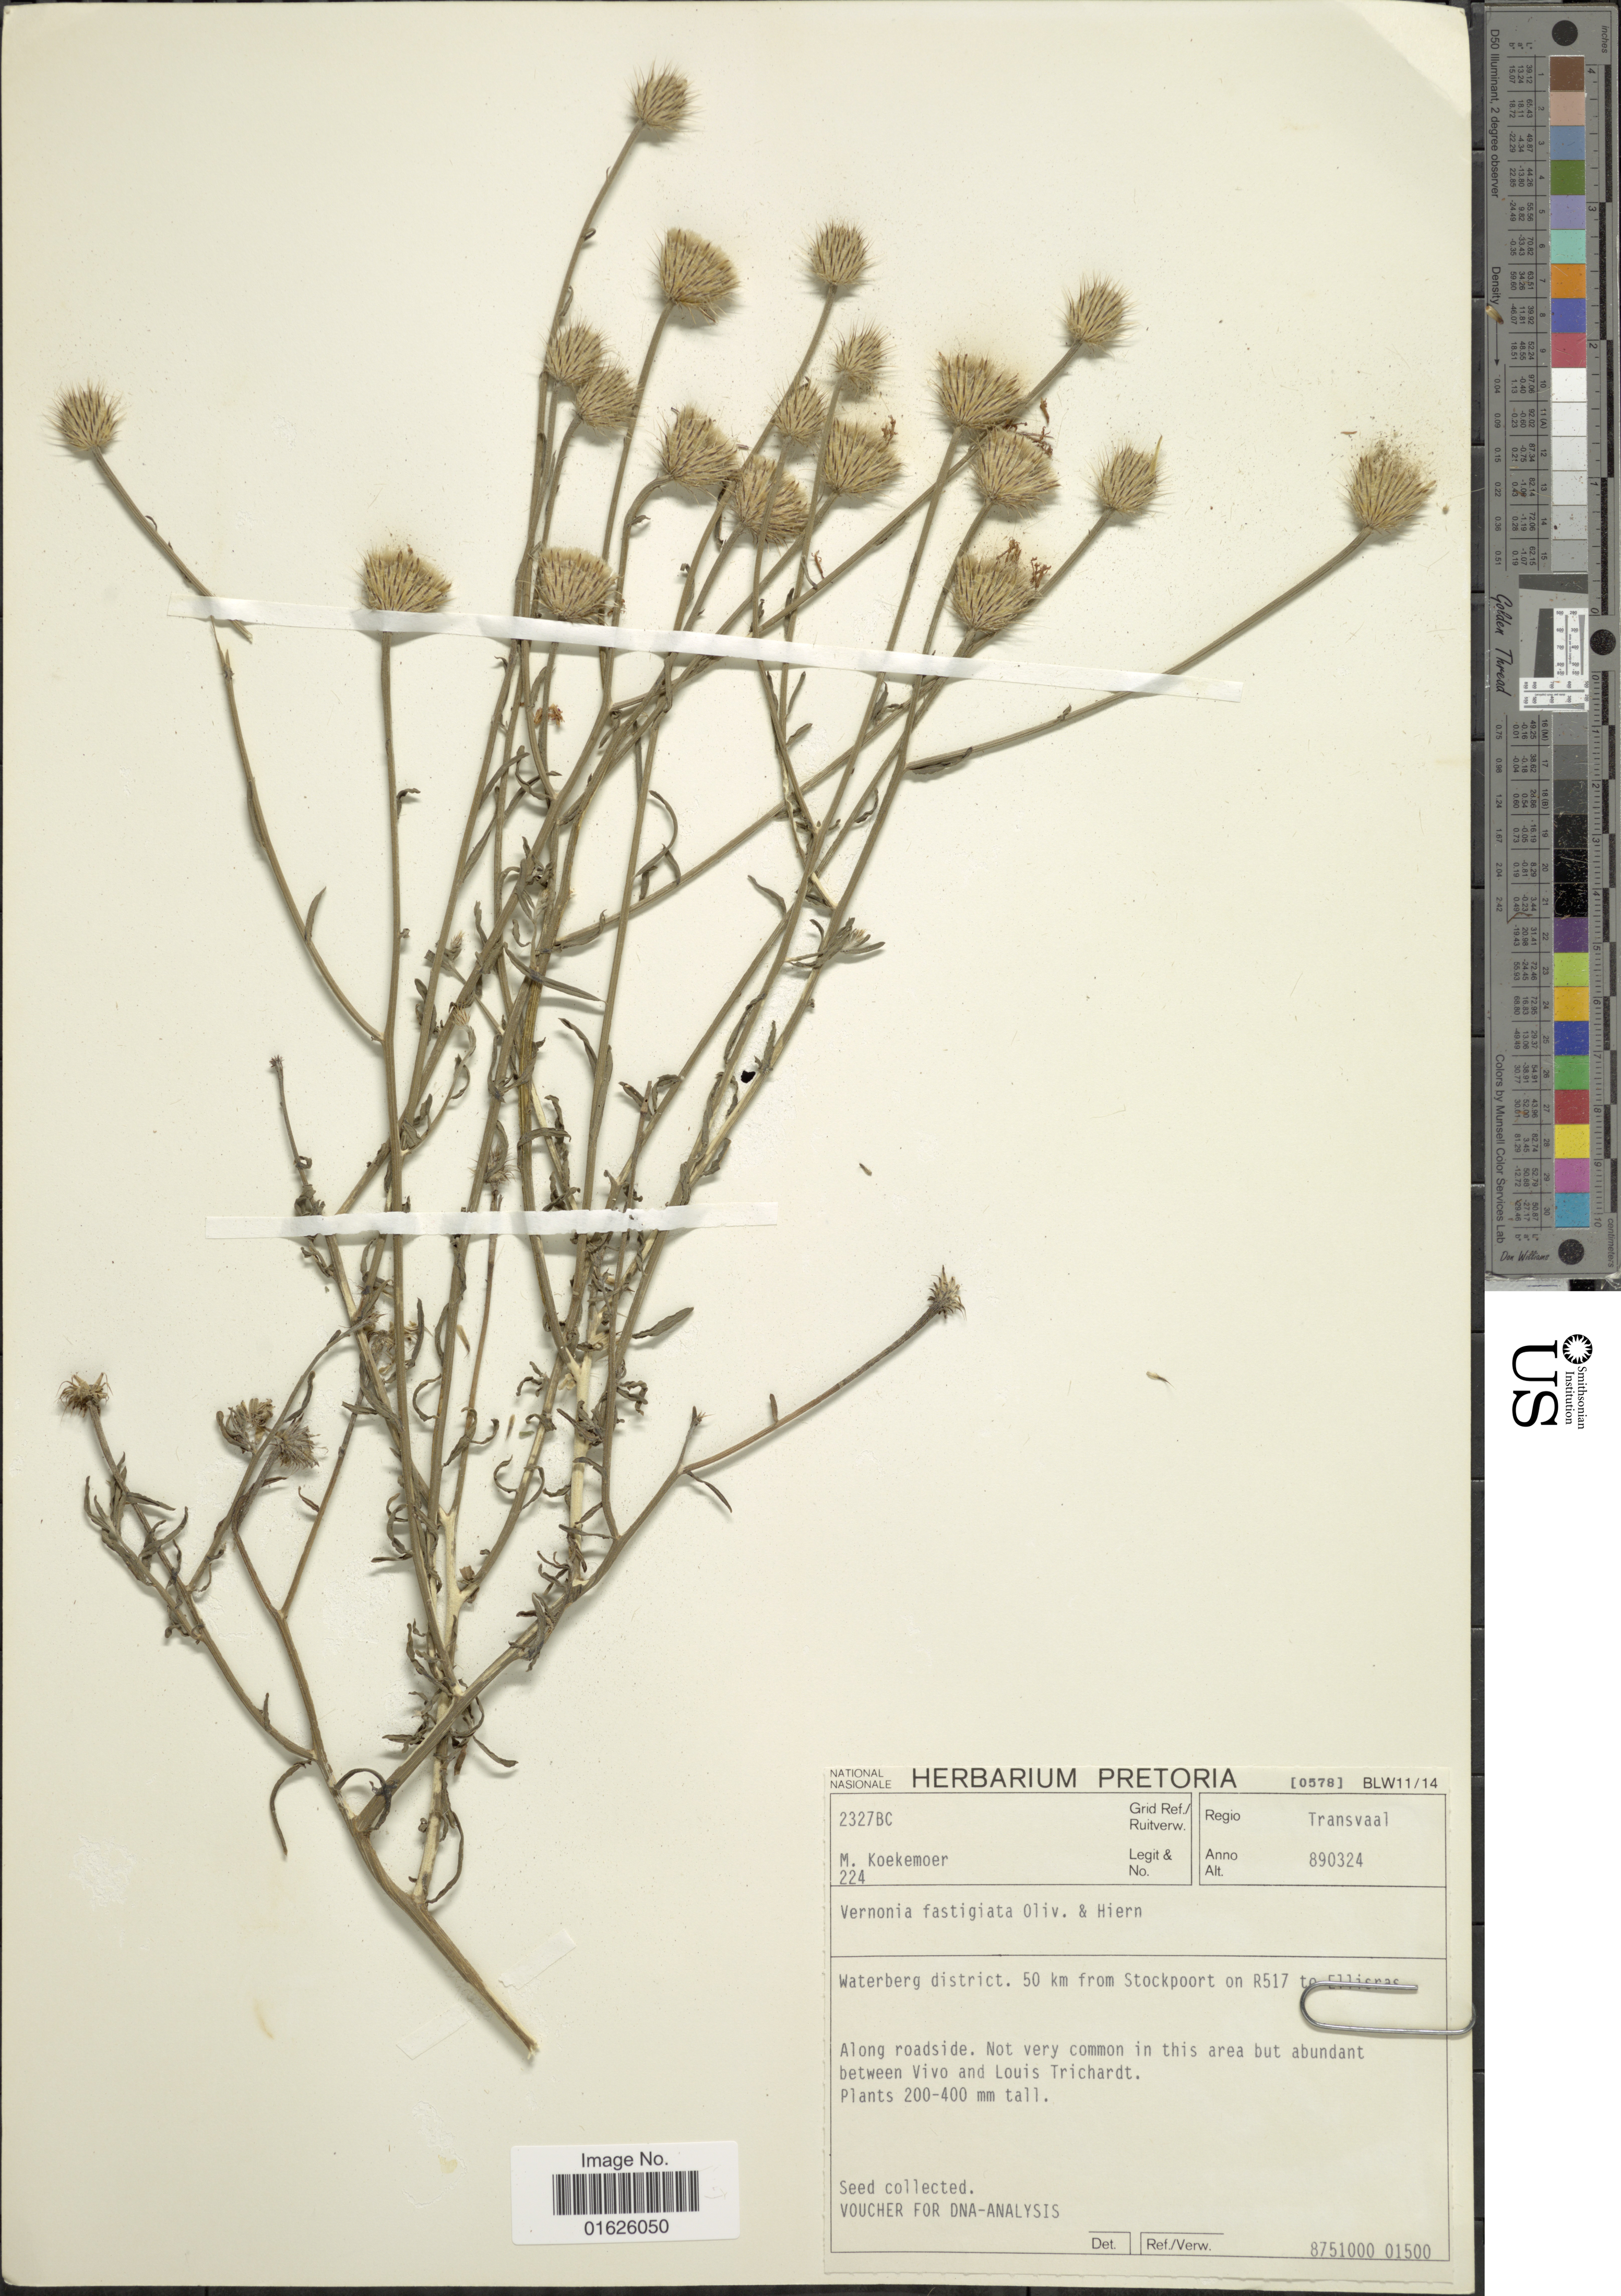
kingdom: Plantae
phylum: Tracheophyta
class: Magnoliopsida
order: Asterales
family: Asteraceae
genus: Parapolydora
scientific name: Parapolydora fastigiata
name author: (Oliv. & Hiern in Oliv.) H. Rob.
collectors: M. Koekemoer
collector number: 224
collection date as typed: Transcribed d/m/y: 24/3/89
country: South Africa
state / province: Limpopo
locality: Transvaal, Waterberg district. 50 km from Stockpoort on R 517 to Elliaras, Along roadside, Not very common in this area but abundant between Vivo and Louis Trichardt.